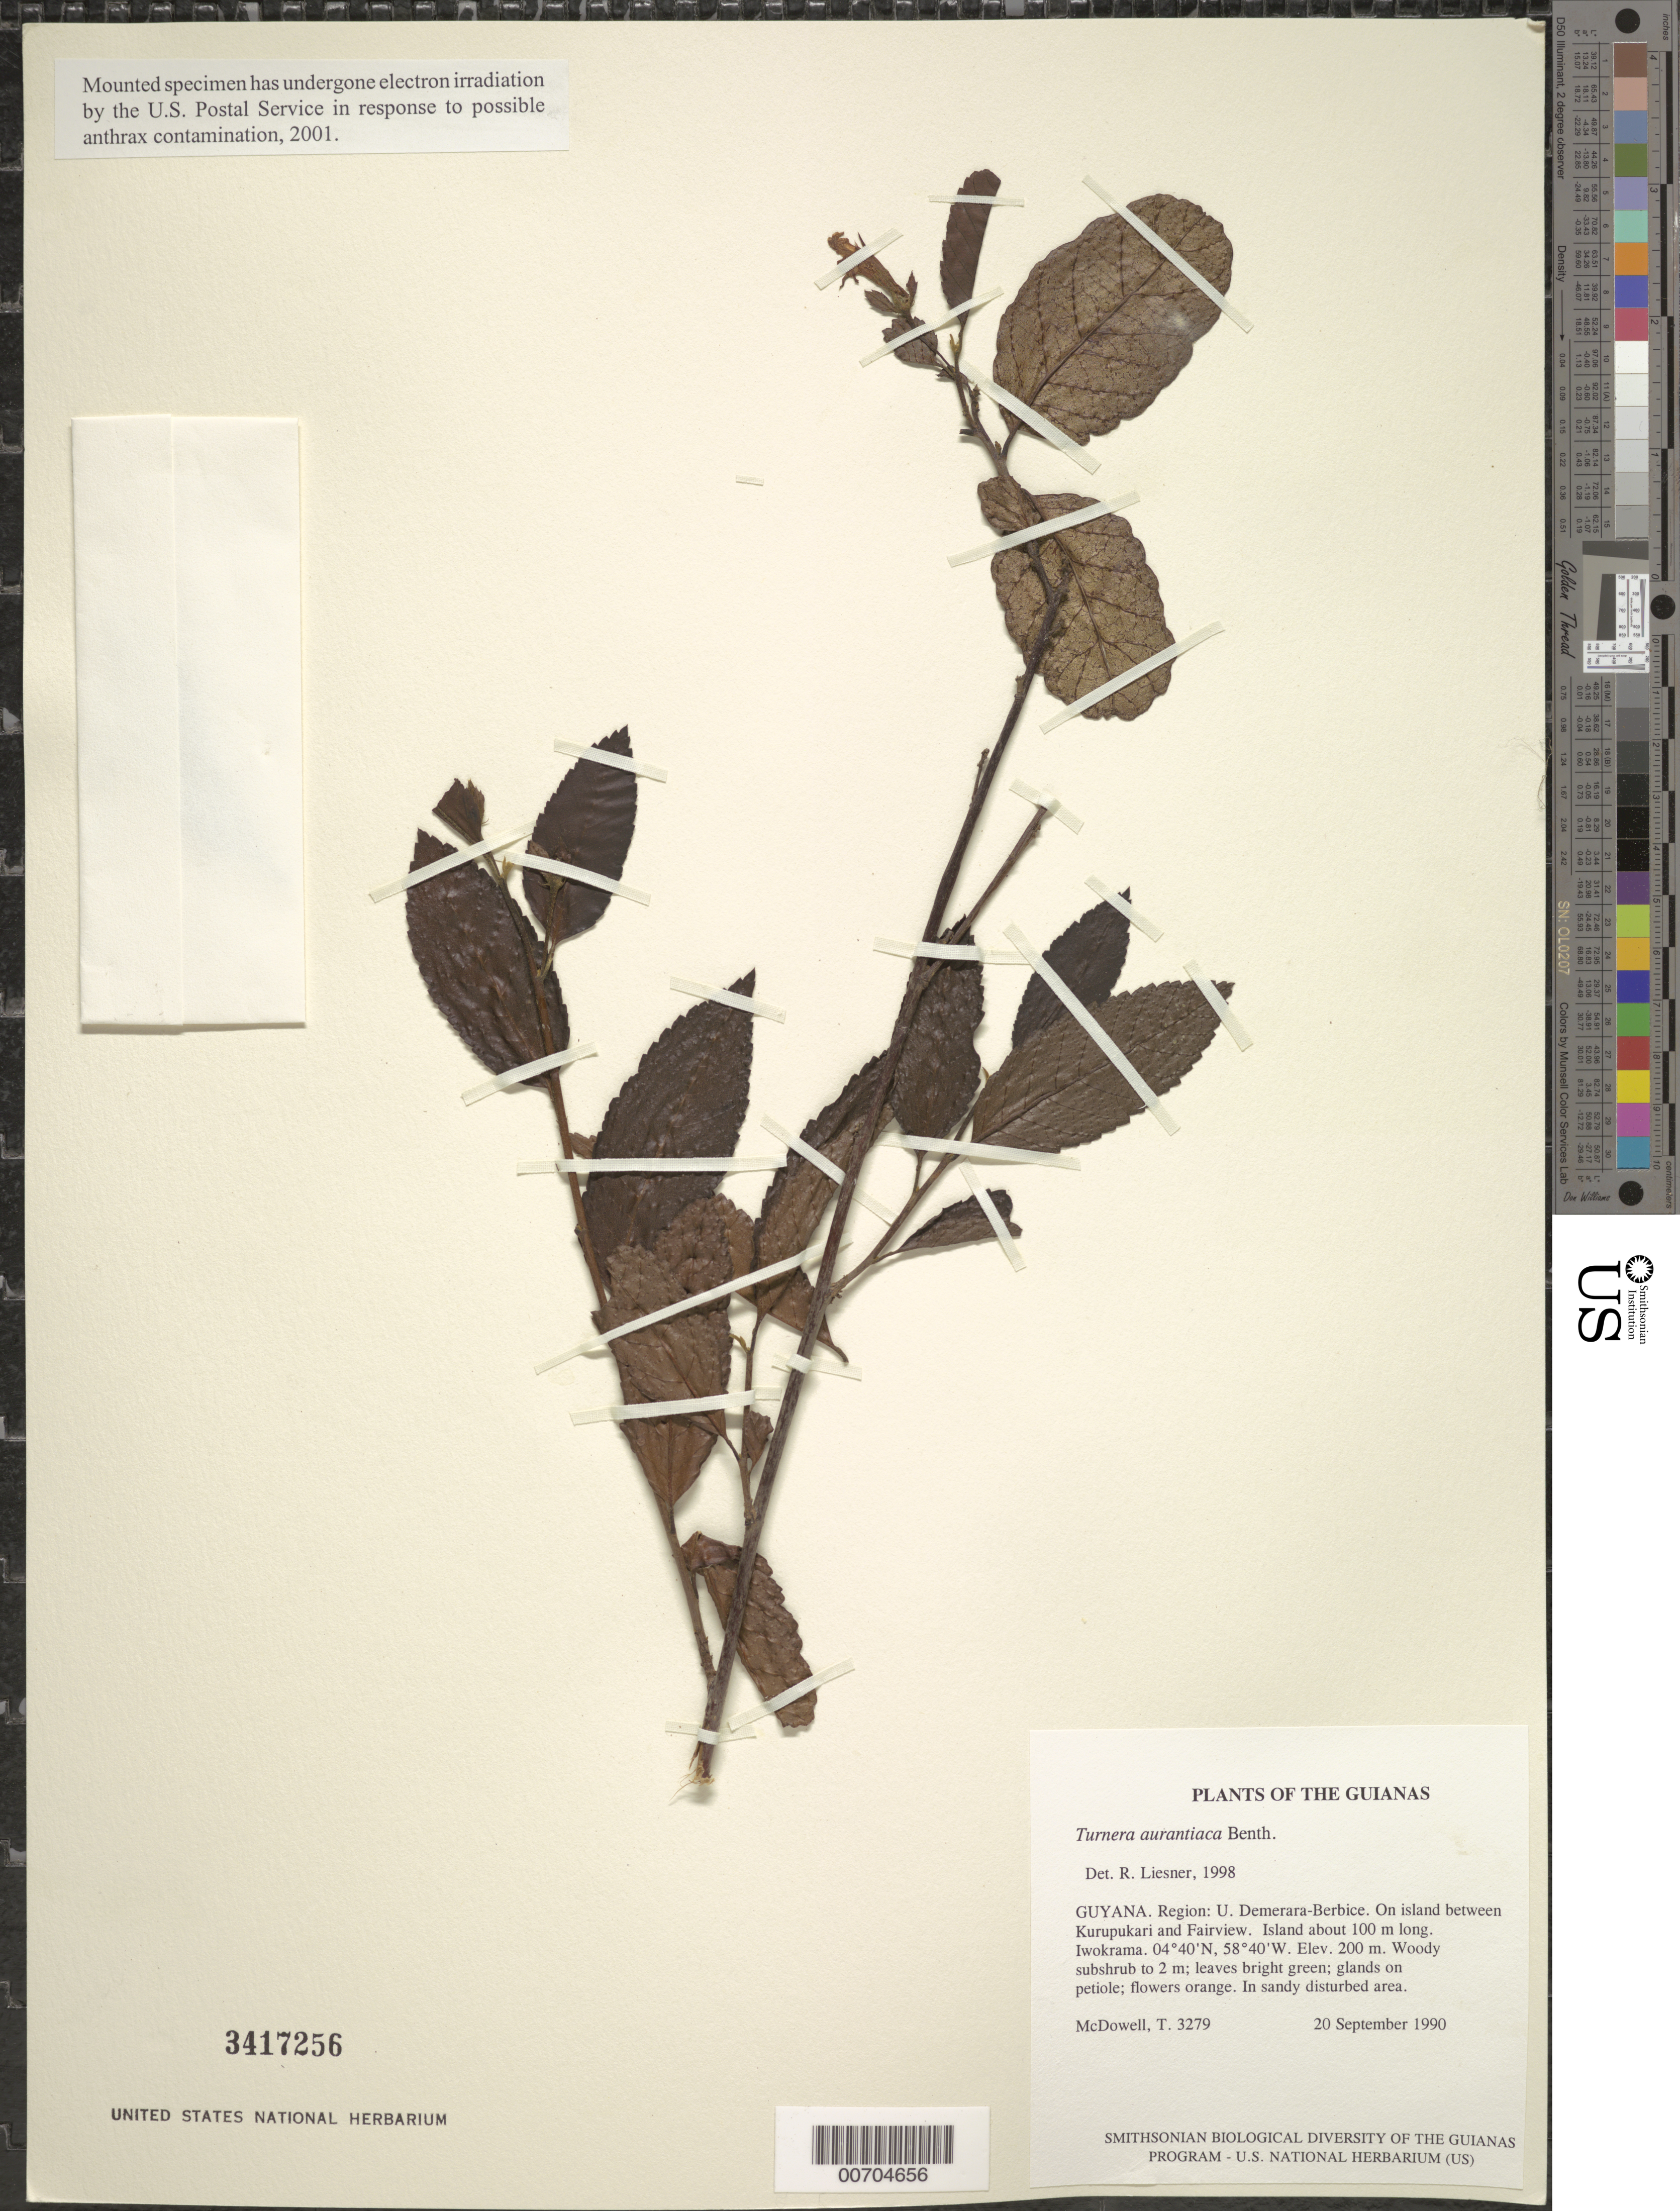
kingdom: Plantae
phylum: Tracheophyta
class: Magnoliopsida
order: Malpighiales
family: Turneraceae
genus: Turnera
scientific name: Turnera aurantiaca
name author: Benth.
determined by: Liesner, R. L.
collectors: T. McDowell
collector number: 3279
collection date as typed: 20 September 1990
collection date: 1990-09-20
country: Guyana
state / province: U. Demerara-Berbice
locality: On island between Kurupukari and Fairview. Island about 100 m long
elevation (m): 60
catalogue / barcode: US 3417256